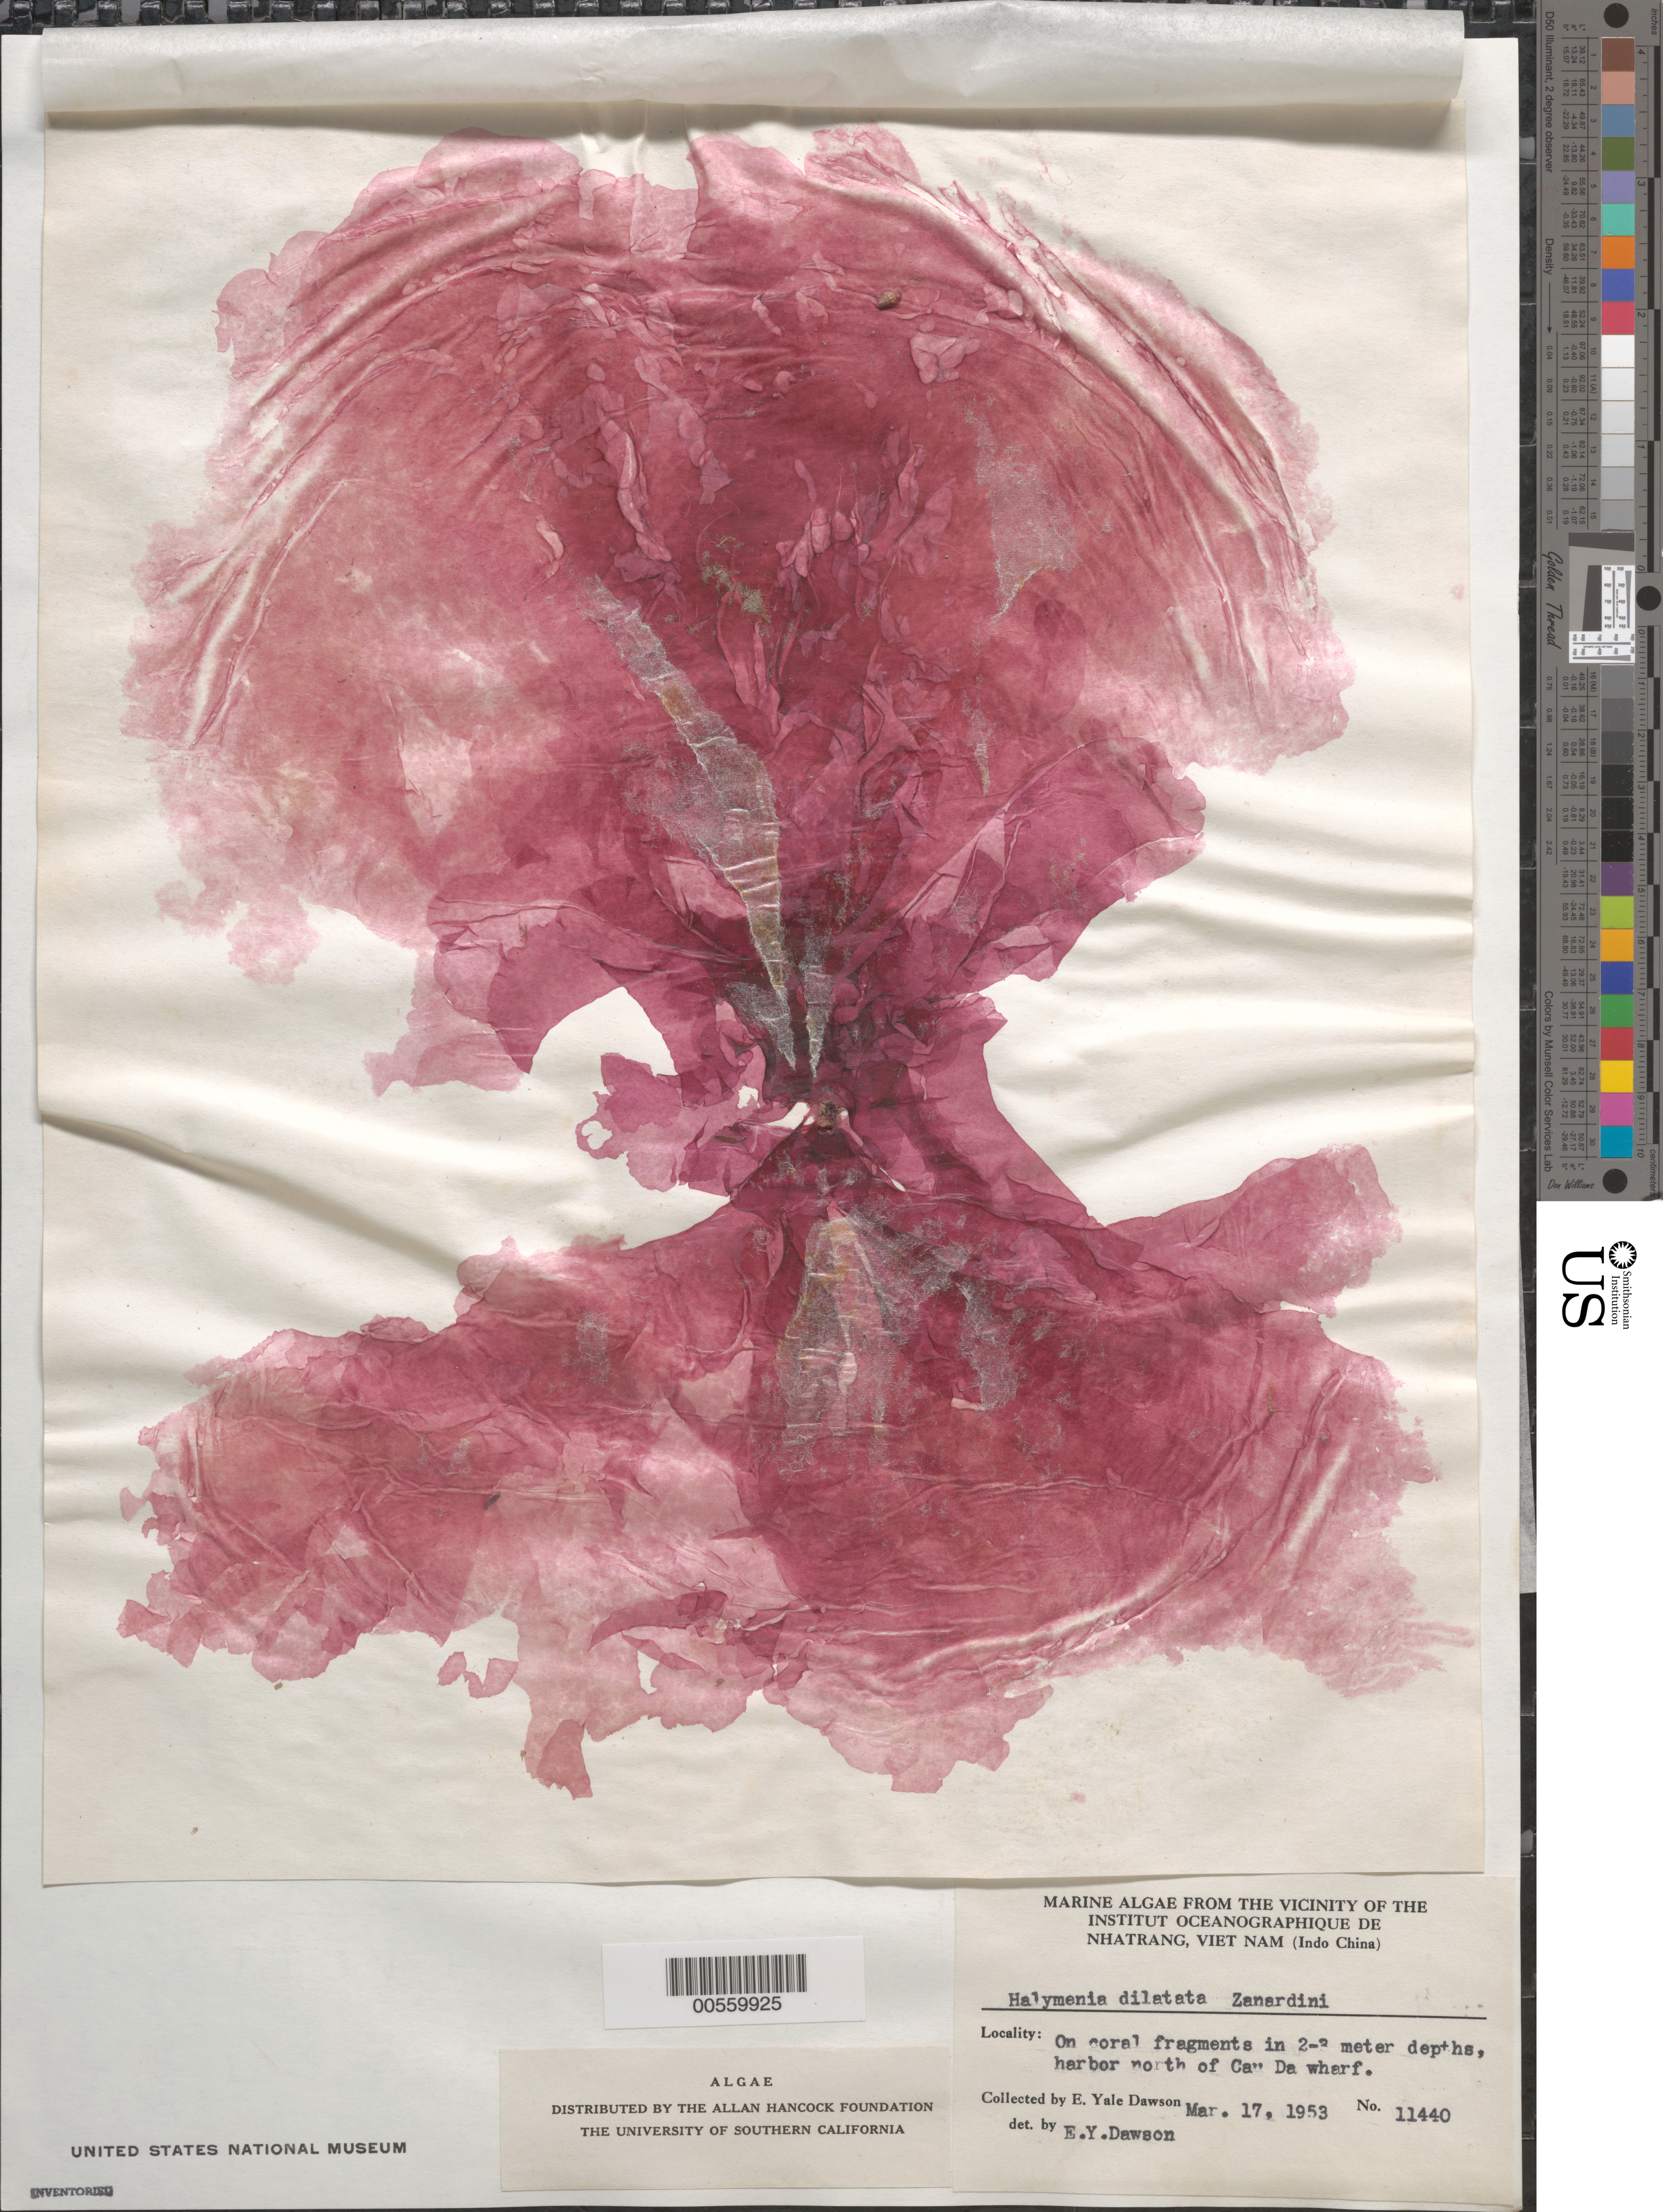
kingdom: Plantae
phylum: Rhodophyta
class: Florideophyceae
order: Halymeniales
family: Halymeniaceae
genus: Halymenia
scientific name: Halymenia dilatata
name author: Zanardini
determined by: Dawson, E. Y.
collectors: E. Y. Dawson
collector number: EYD 11440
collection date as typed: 17 Mar 1953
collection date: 1953-03-17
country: Vietnam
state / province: Phu Khanh Province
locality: Cau da harbor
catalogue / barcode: US 75560